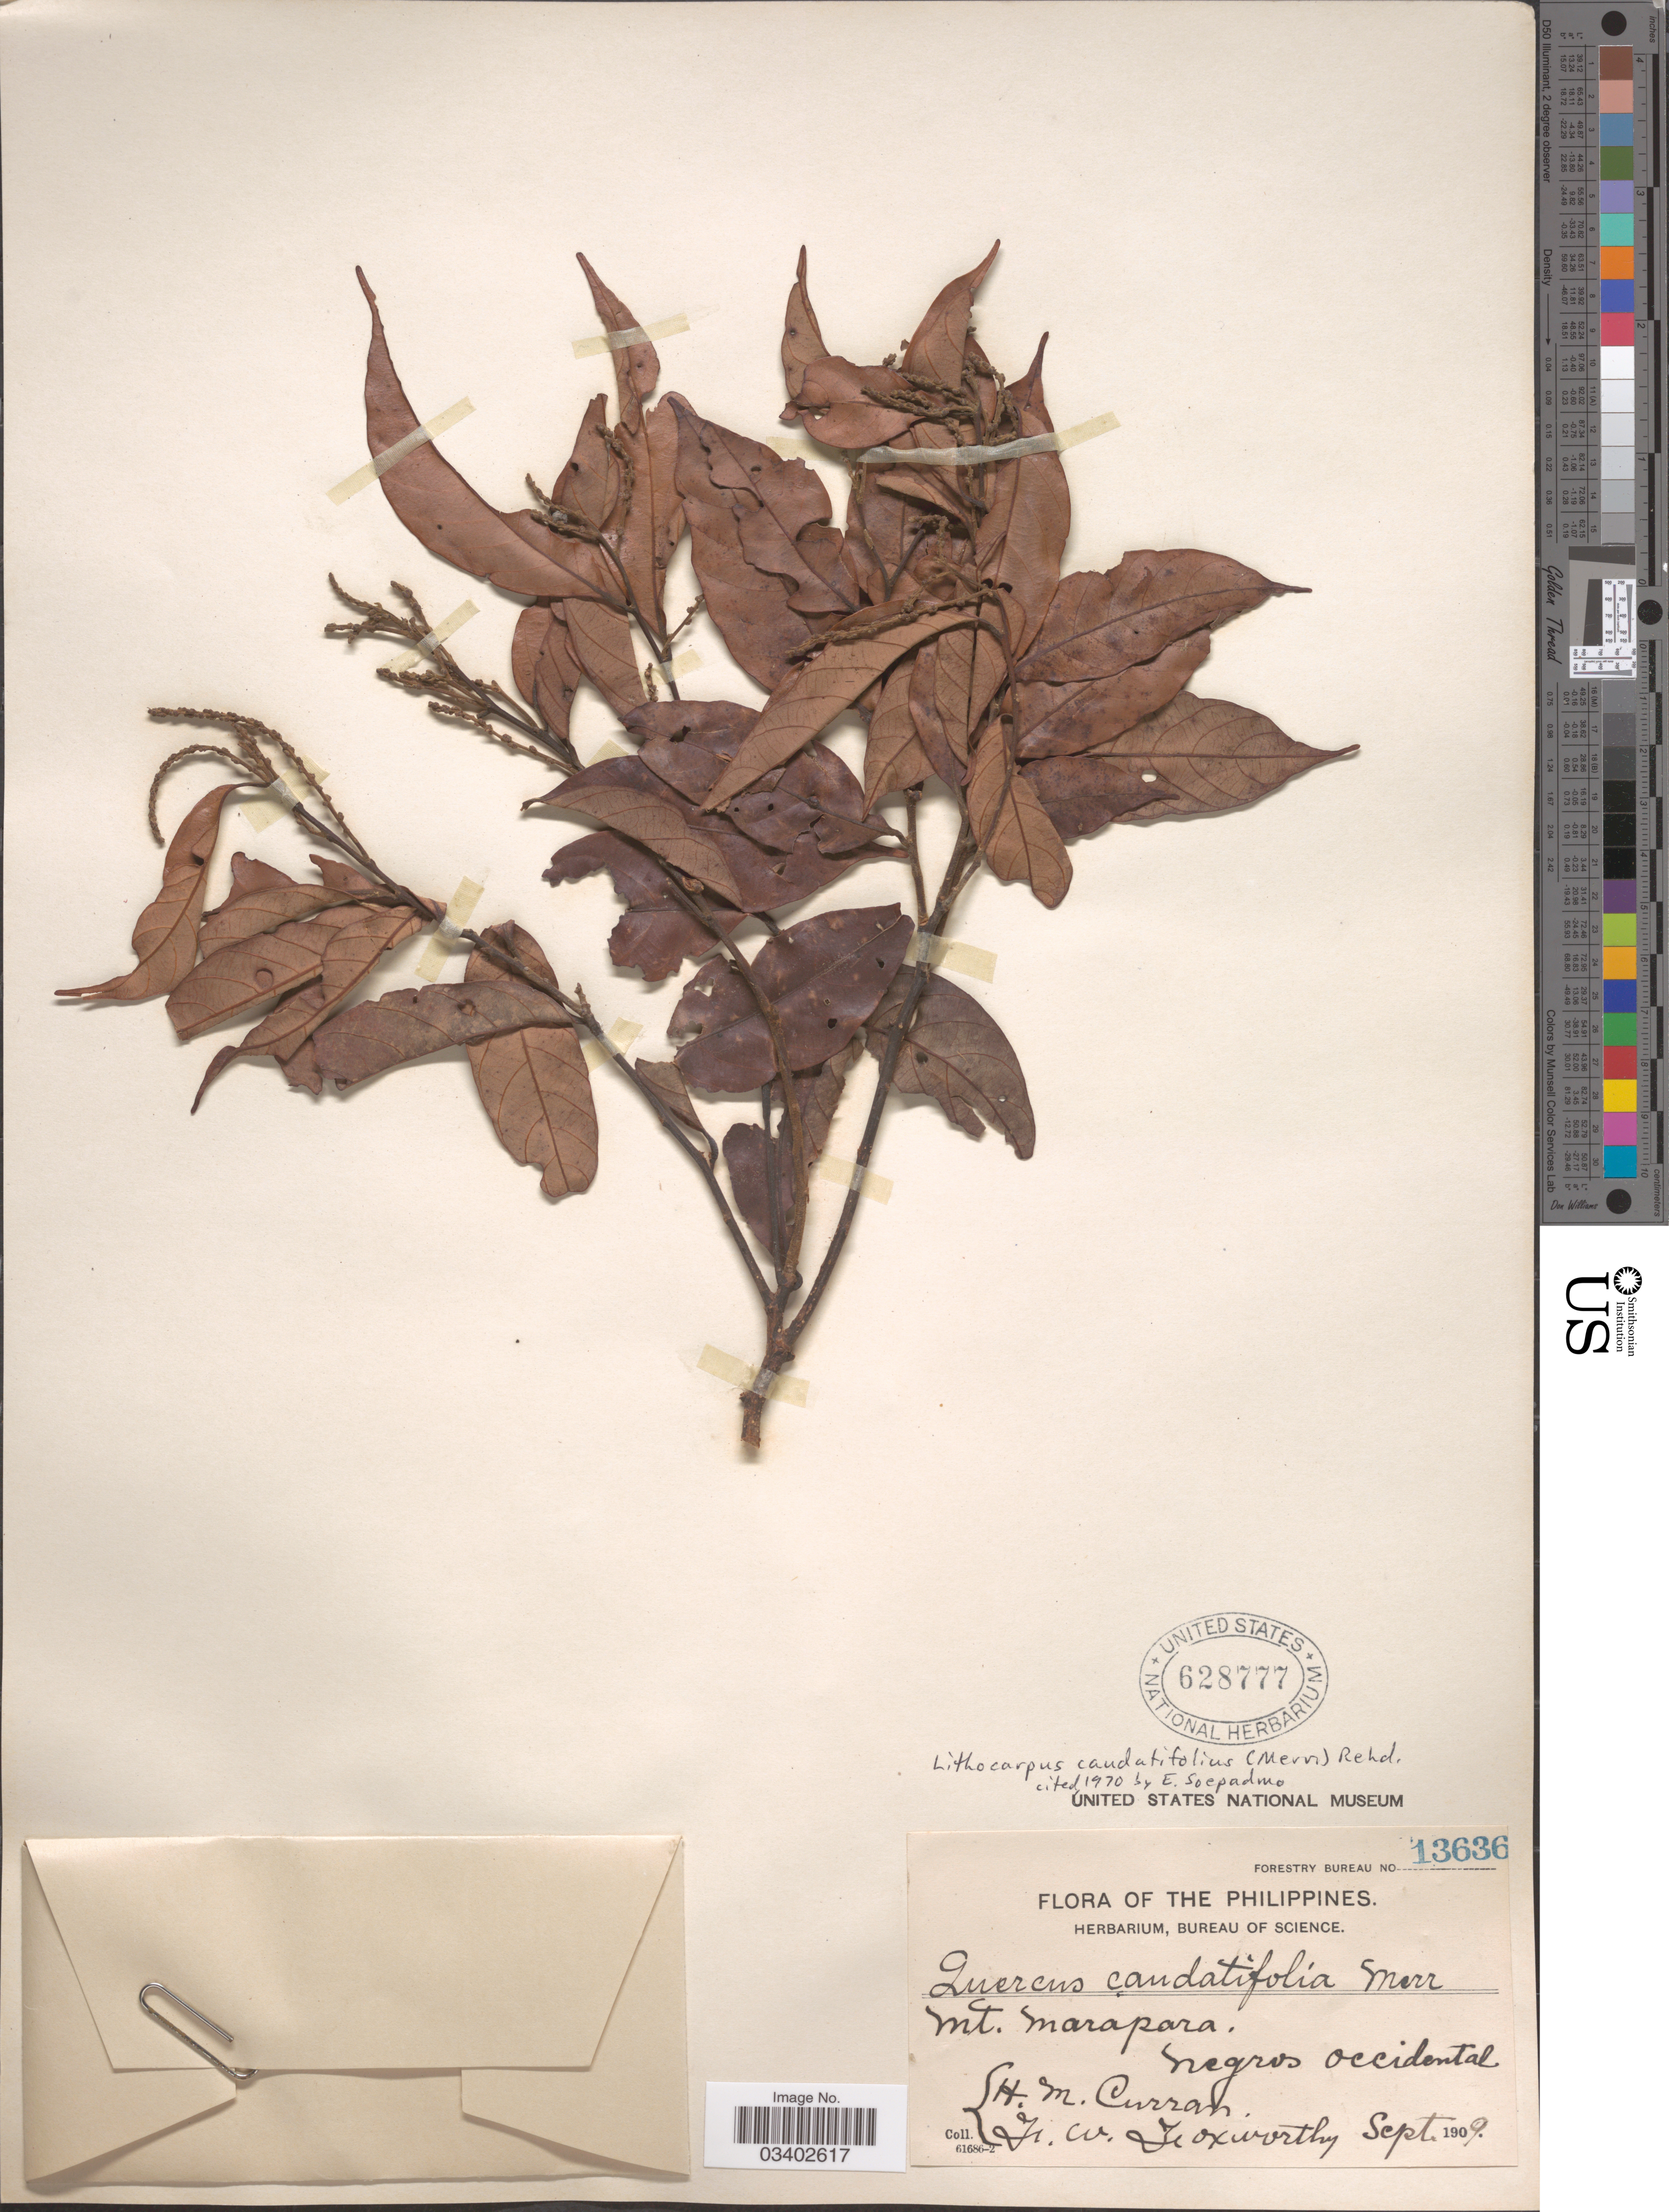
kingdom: Plantae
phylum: Tracheophyta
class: Magnoliopsida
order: Fagales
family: Fagaceae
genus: Lithocarpus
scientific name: Lithocarpus caudatifolius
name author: (Merr.) Rehder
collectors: H. M. Curran & F. W. Foxworthy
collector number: Forestry Bureau 13636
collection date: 1909-09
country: Philippines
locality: Mt. Marapara, Negros Occidental.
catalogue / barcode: US 628777